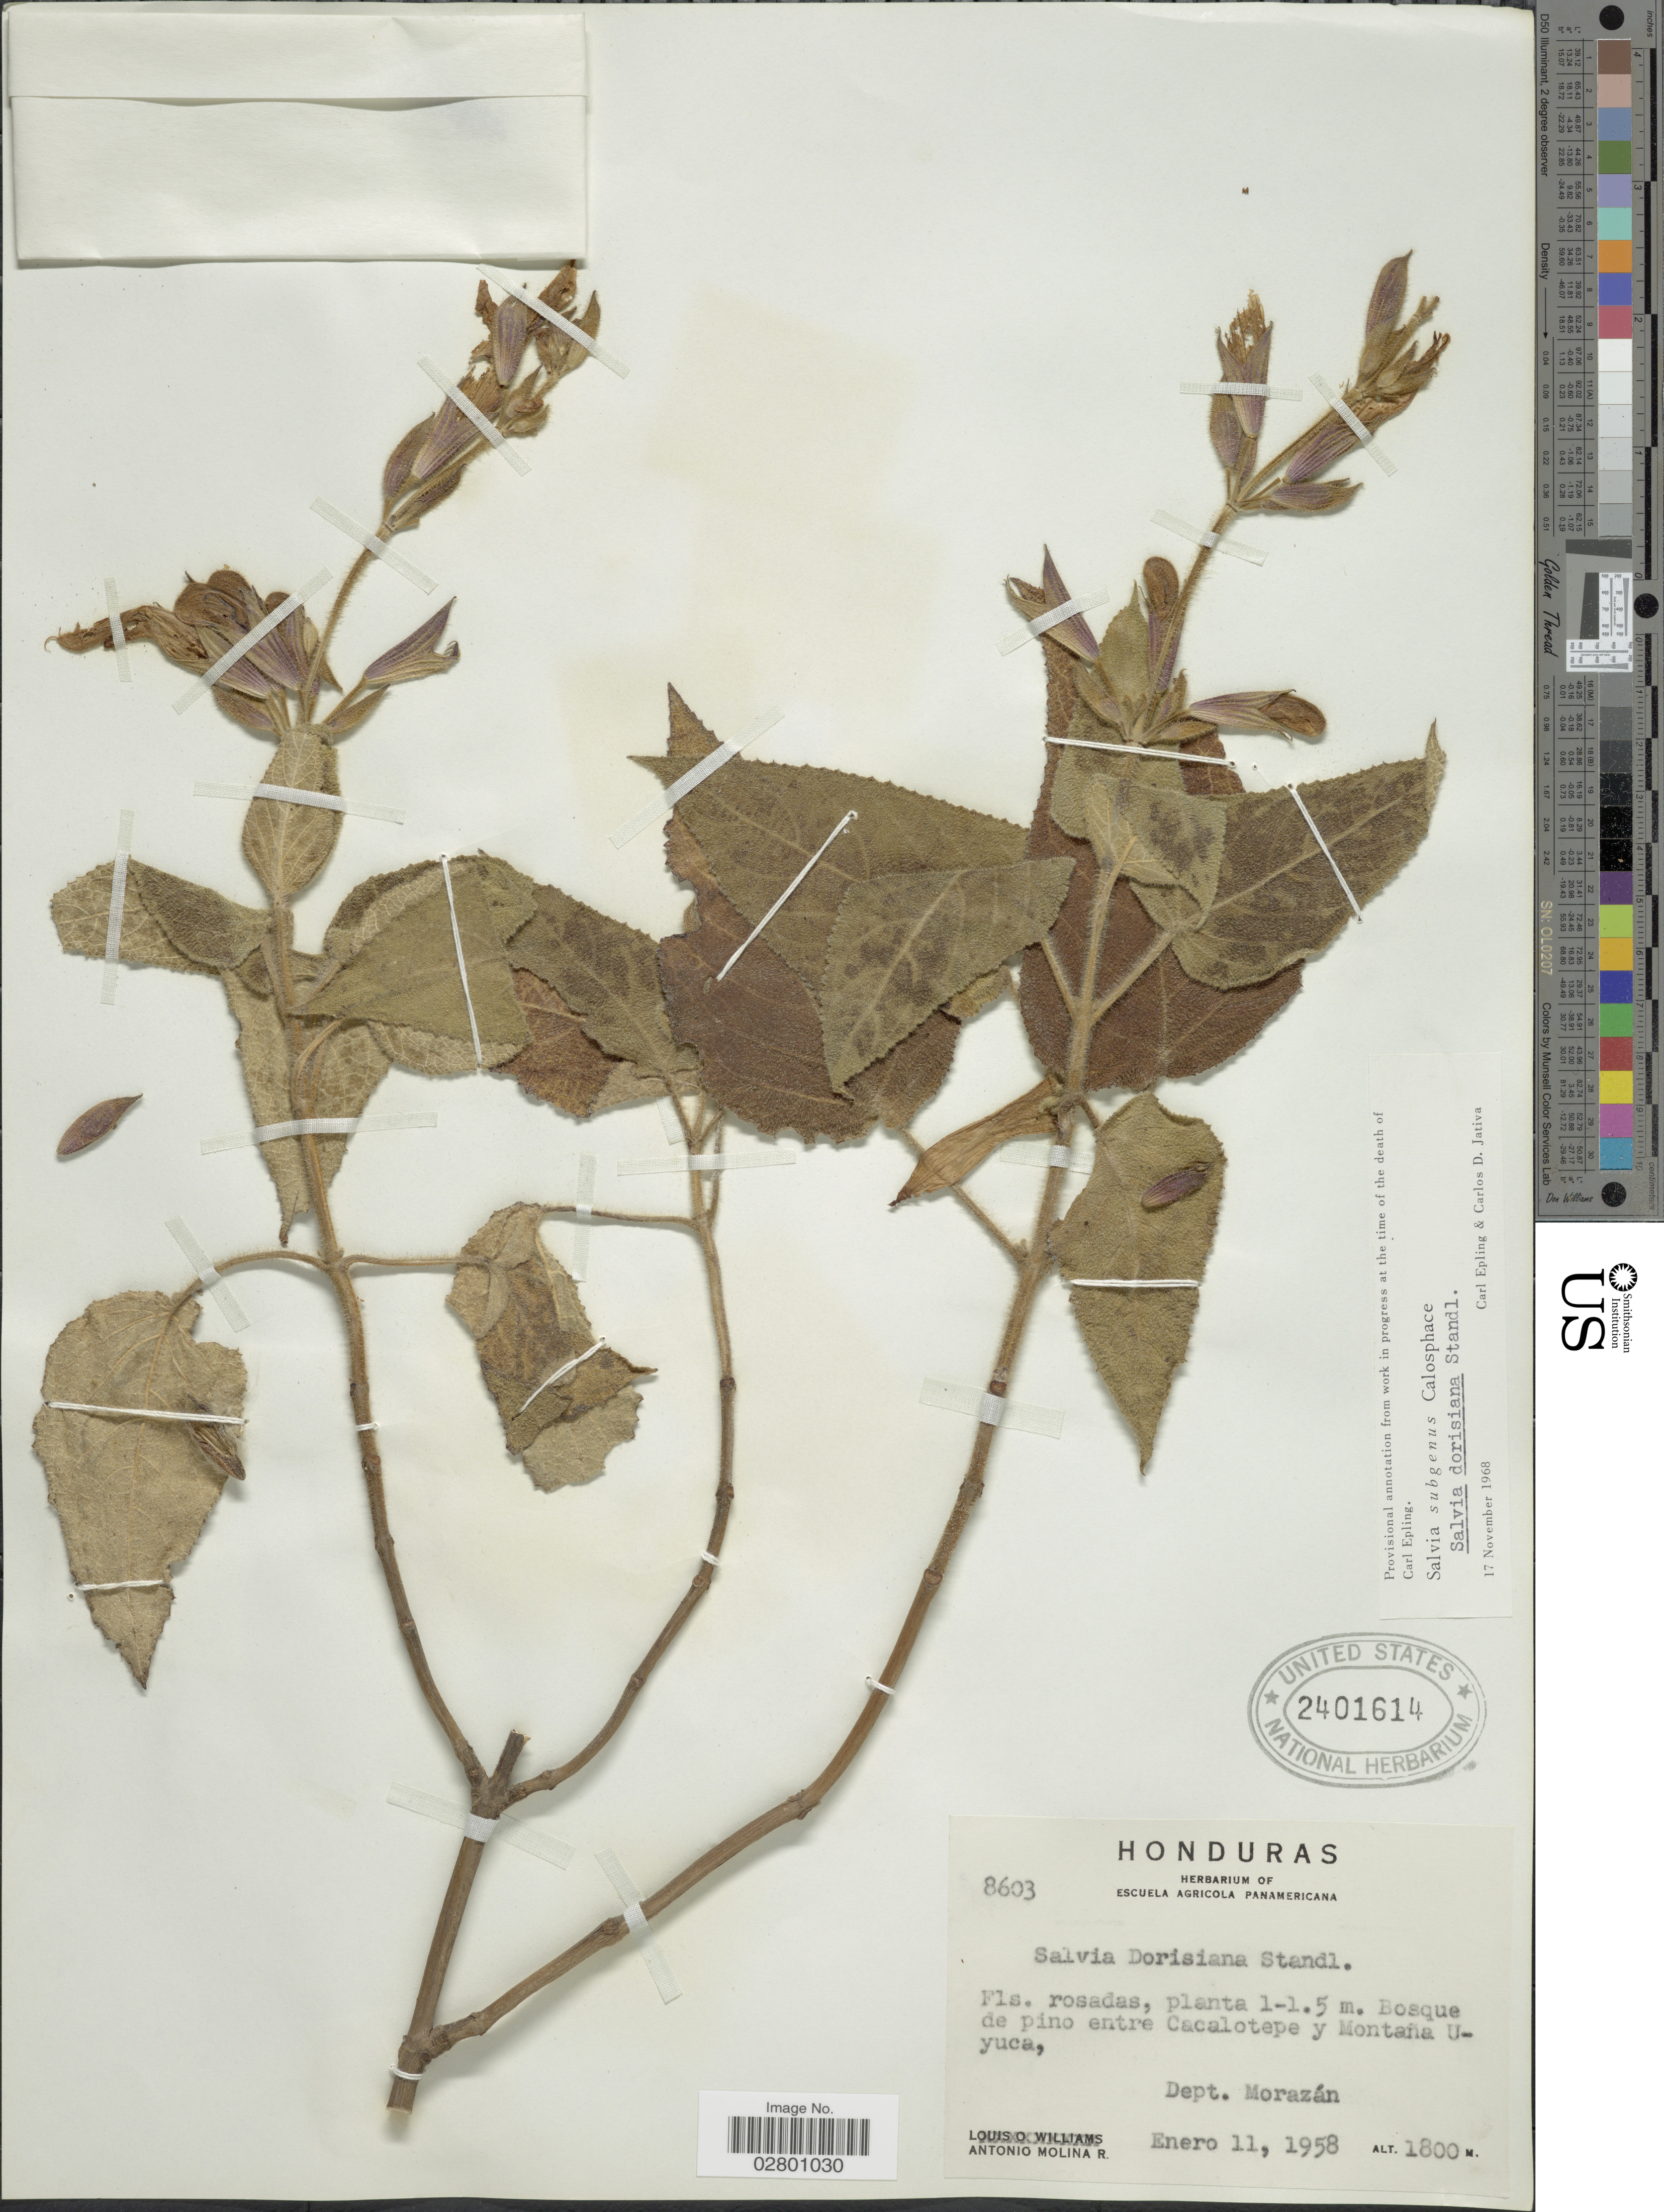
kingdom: Plantae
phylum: Tracheophyta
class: Magnoliopsida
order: Lamiales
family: Lamiaceae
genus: Salvia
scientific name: Salvia dorisiana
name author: Standl.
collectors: A. Molina R.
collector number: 8603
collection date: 1958-01-11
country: Honduras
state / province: Fco. Morazán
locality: Bosque de pino entre Cacalotepe y Montaña Uyuca, Dept. Morazán.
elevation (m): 1800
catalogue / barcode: US 2401614